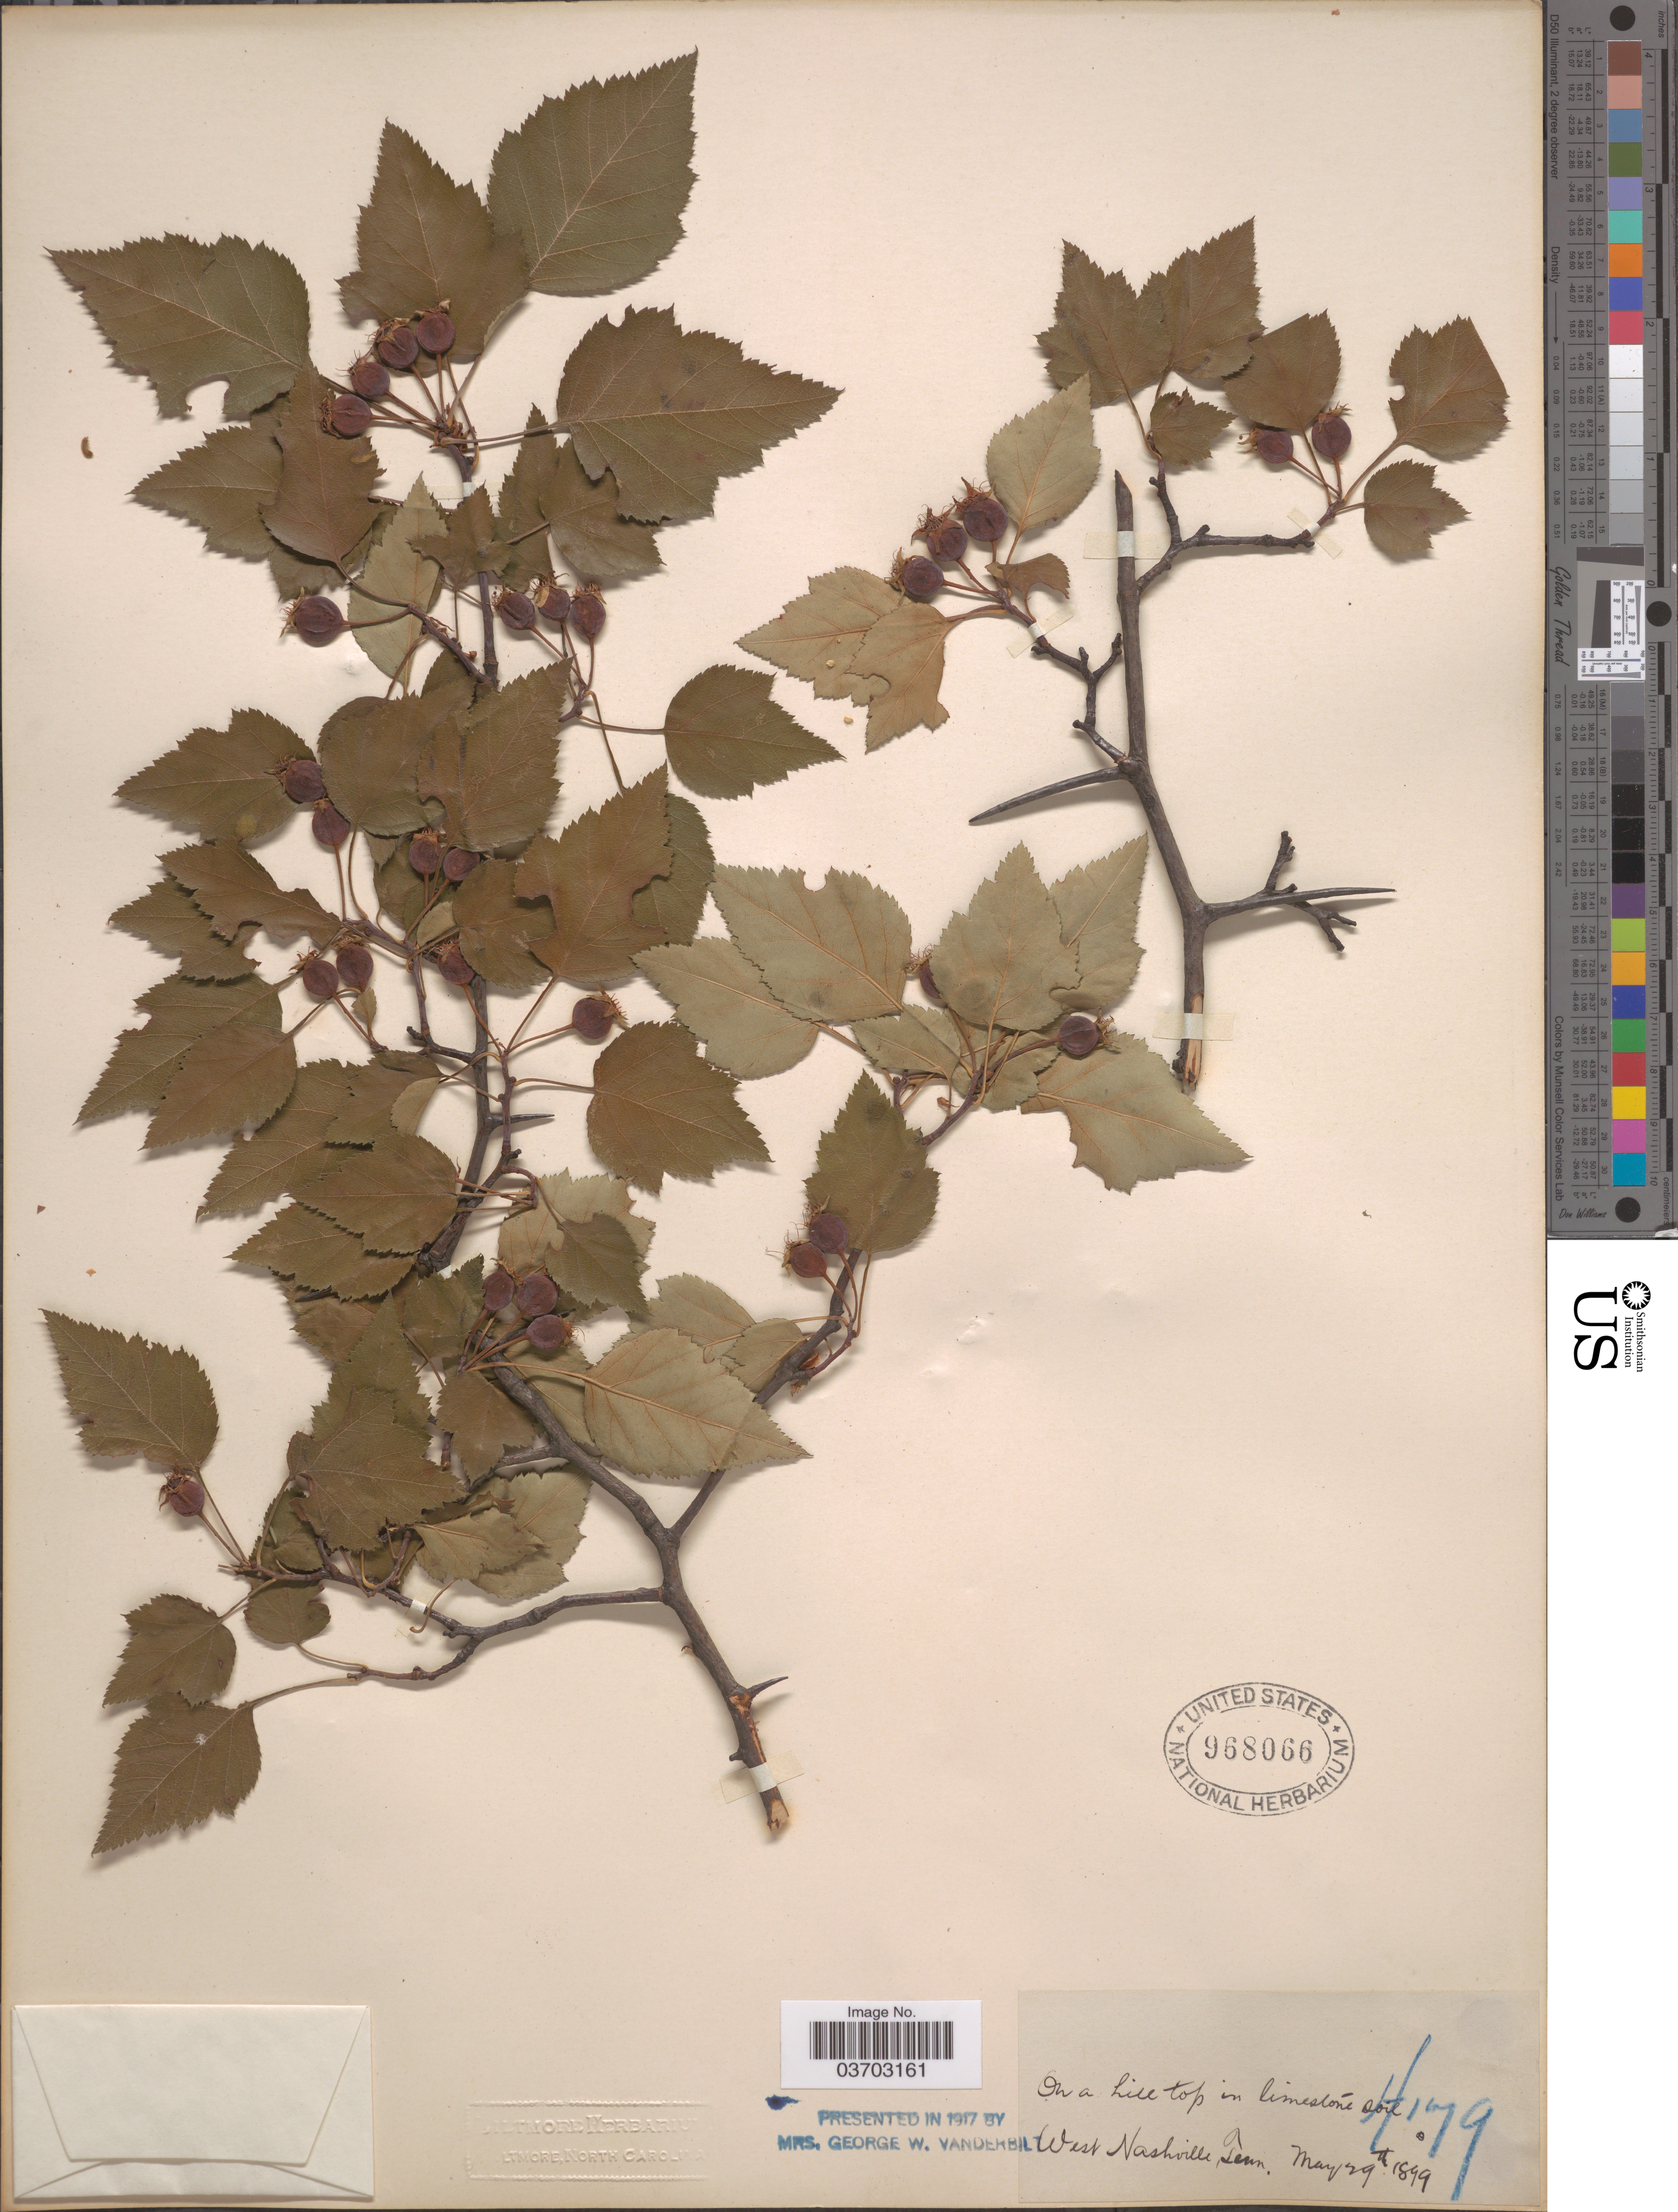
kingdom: Plantae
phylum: Tracheophyta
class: Magnoliopsida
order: Rosales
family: Rosaceae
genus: Crataegus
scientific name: Crataegus sp.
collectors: ex herb. Biltmore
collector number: H179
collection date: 1899-05-29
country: United States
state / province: Tennessee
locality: West Nashville.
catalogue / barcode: US 968066